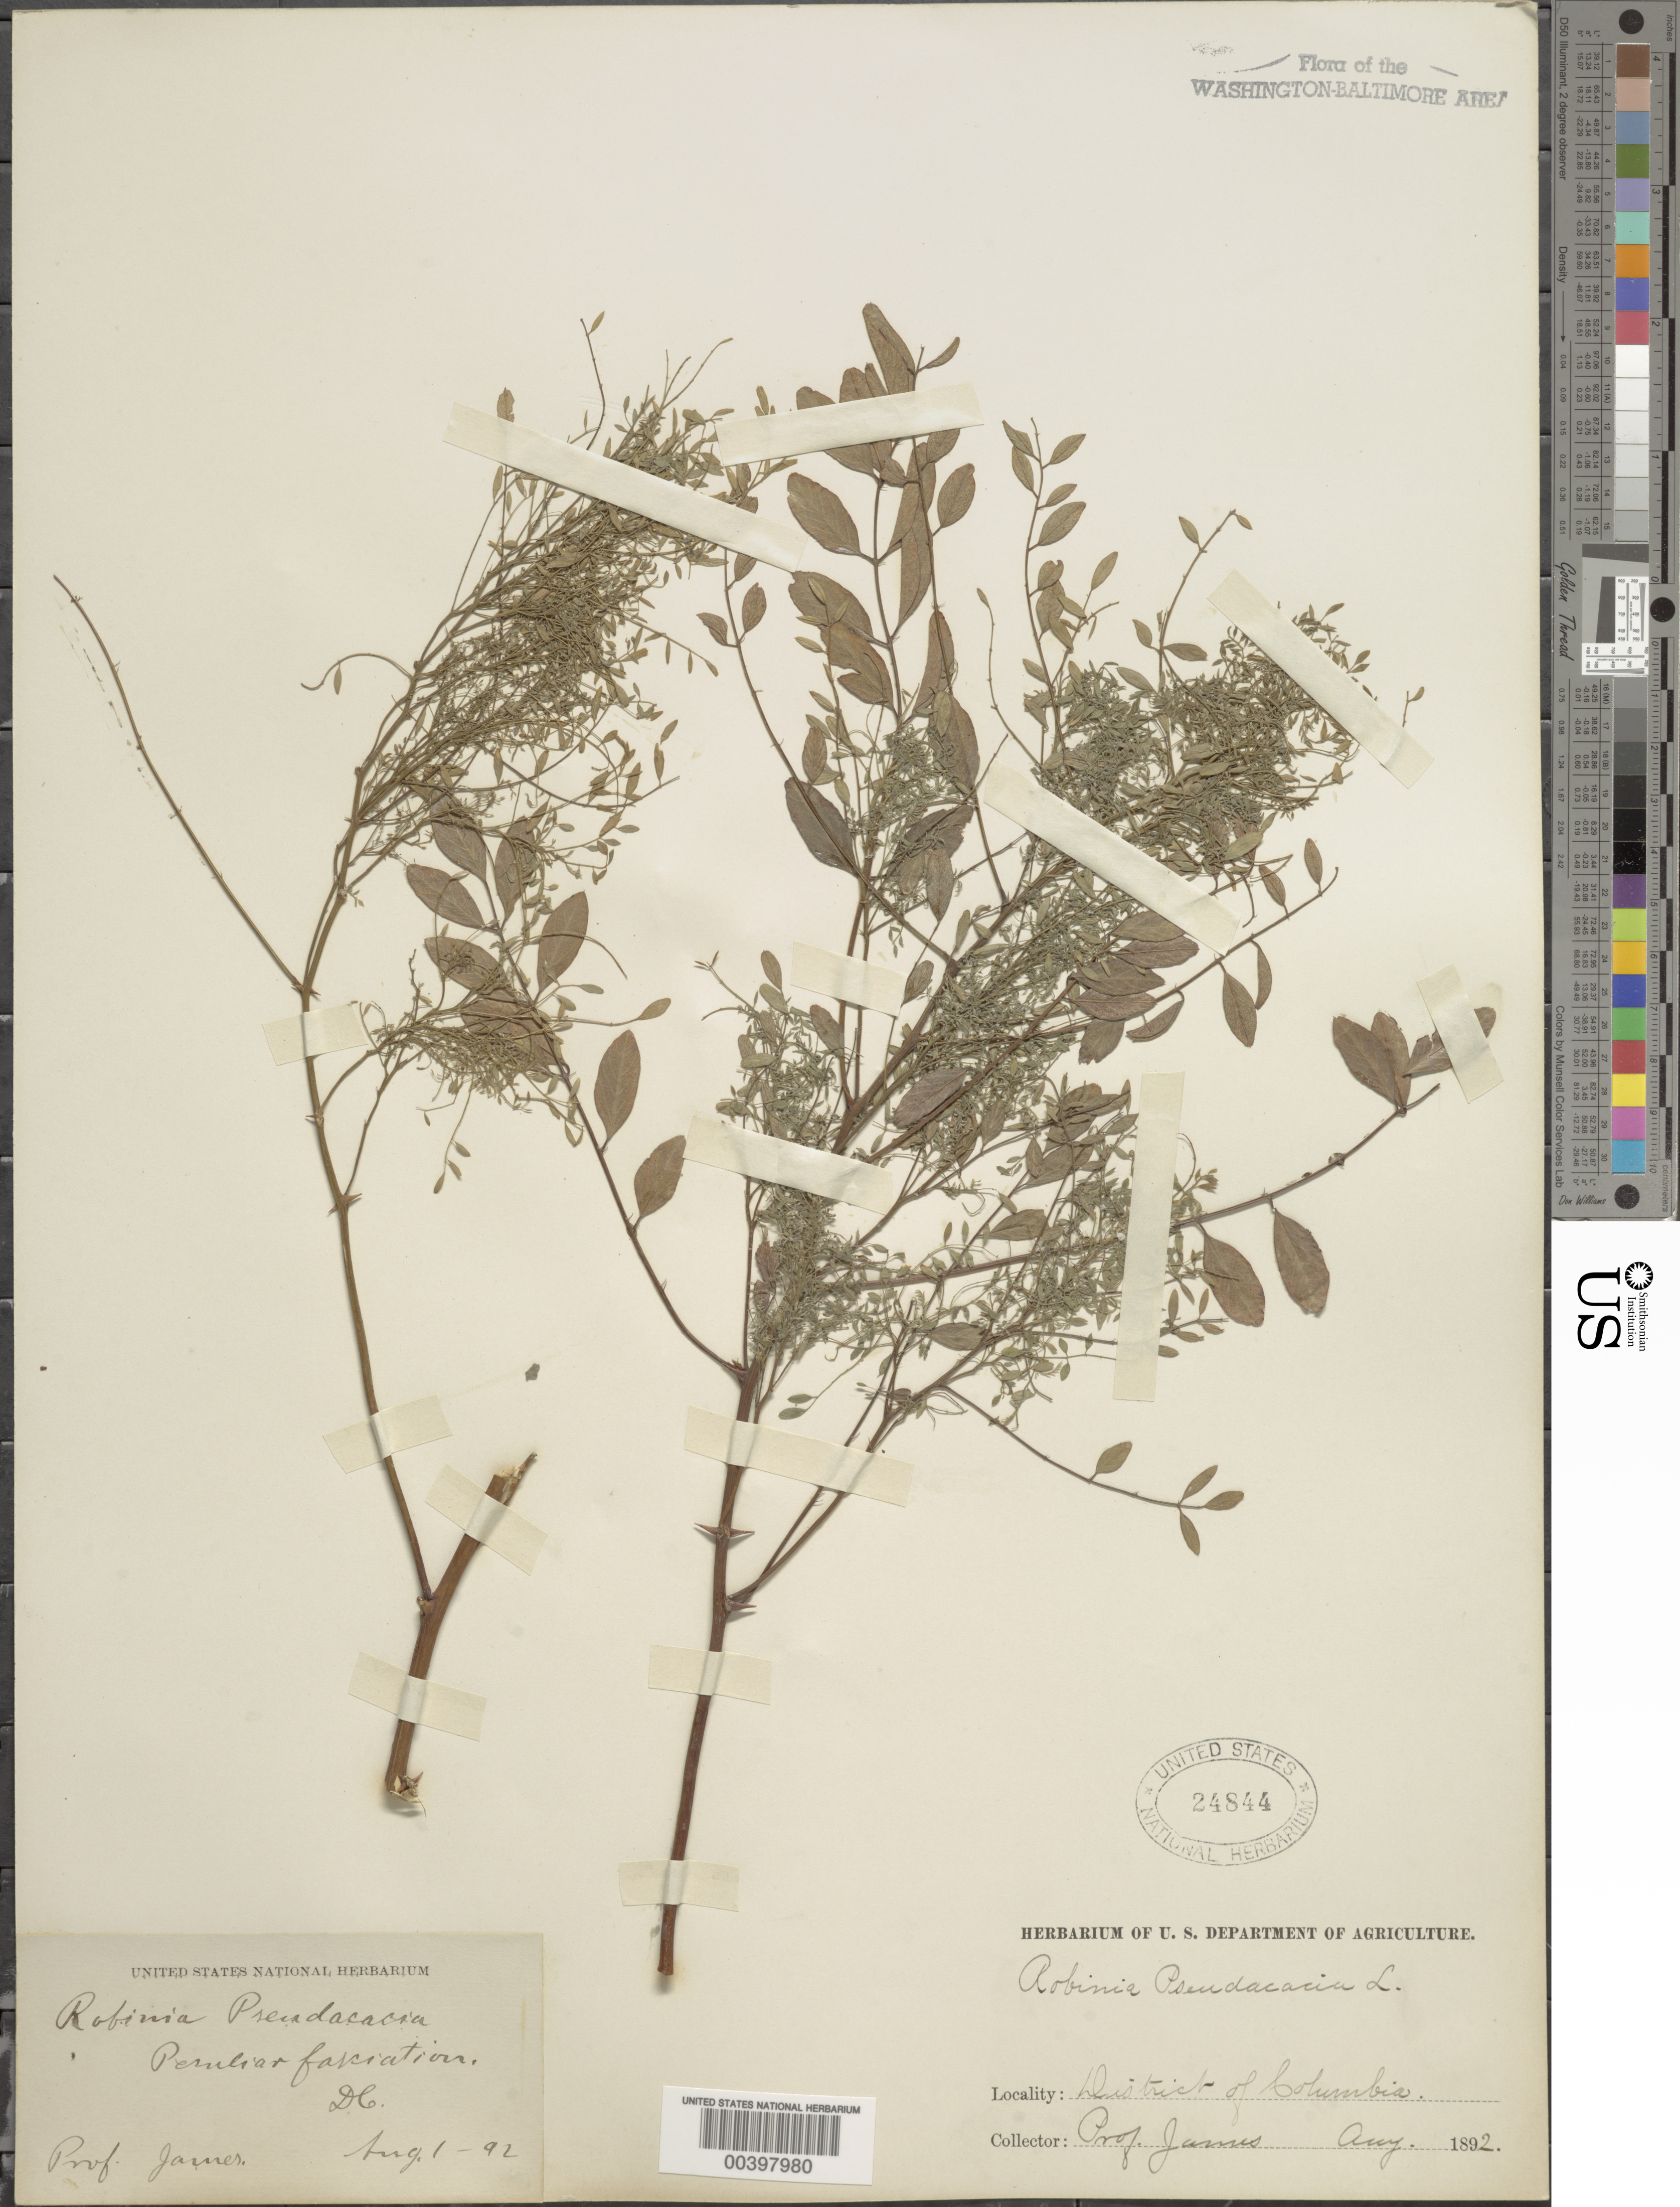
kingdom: Plantae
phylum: Tracheophyta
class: Magnoliopsida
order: Fabales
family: Fabaceae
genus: Robinia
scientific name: Robinia pseudoacacia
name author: L.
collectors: James, --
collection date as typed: Aug 1892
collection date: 1892-08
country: United States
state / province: District of Columbia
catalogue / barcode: US 24844